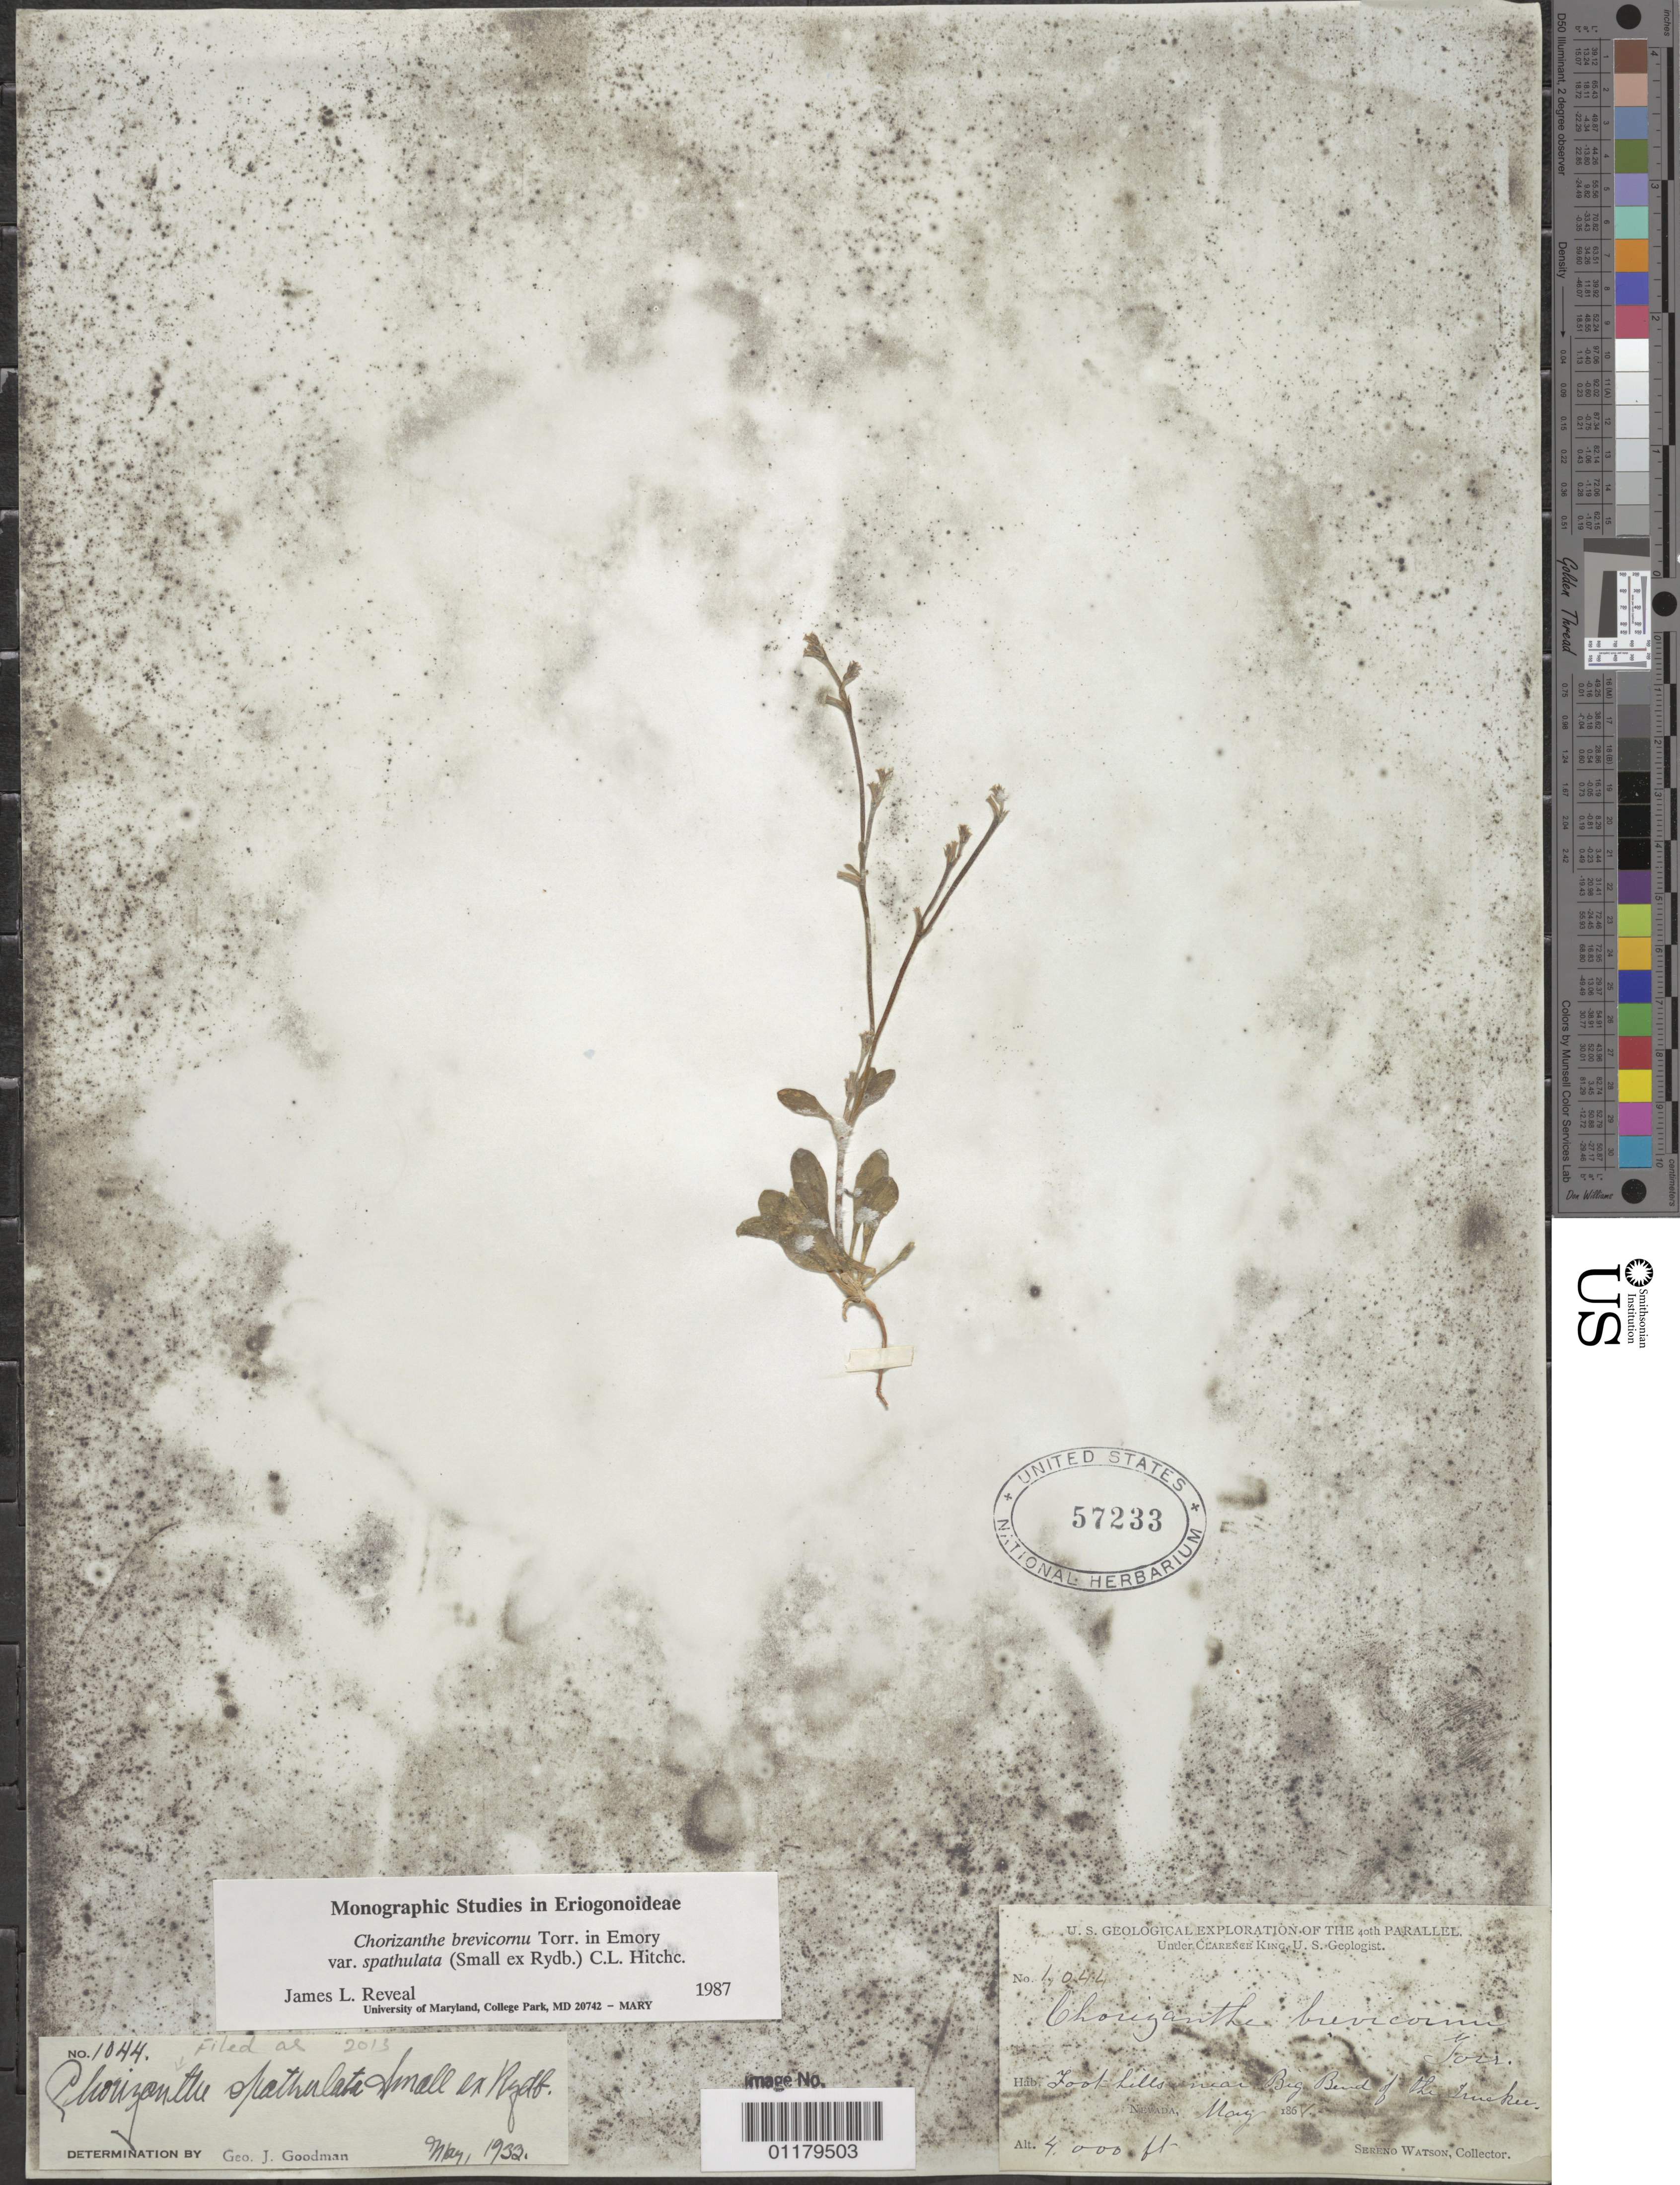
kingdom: Plantae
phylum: Tracheophyta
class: Magnoliopsida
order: Caryophyllales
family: Polygonaceae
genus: Chorizanthe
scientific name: Chorizanthe spathulata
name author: Small in Rydb.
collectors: S. Watson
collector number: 1044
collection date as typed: May 1868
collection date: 1868-05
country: United States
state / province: Nevada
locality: Near Big Bend of Truckee.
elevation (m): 1219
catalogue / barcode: US 57233